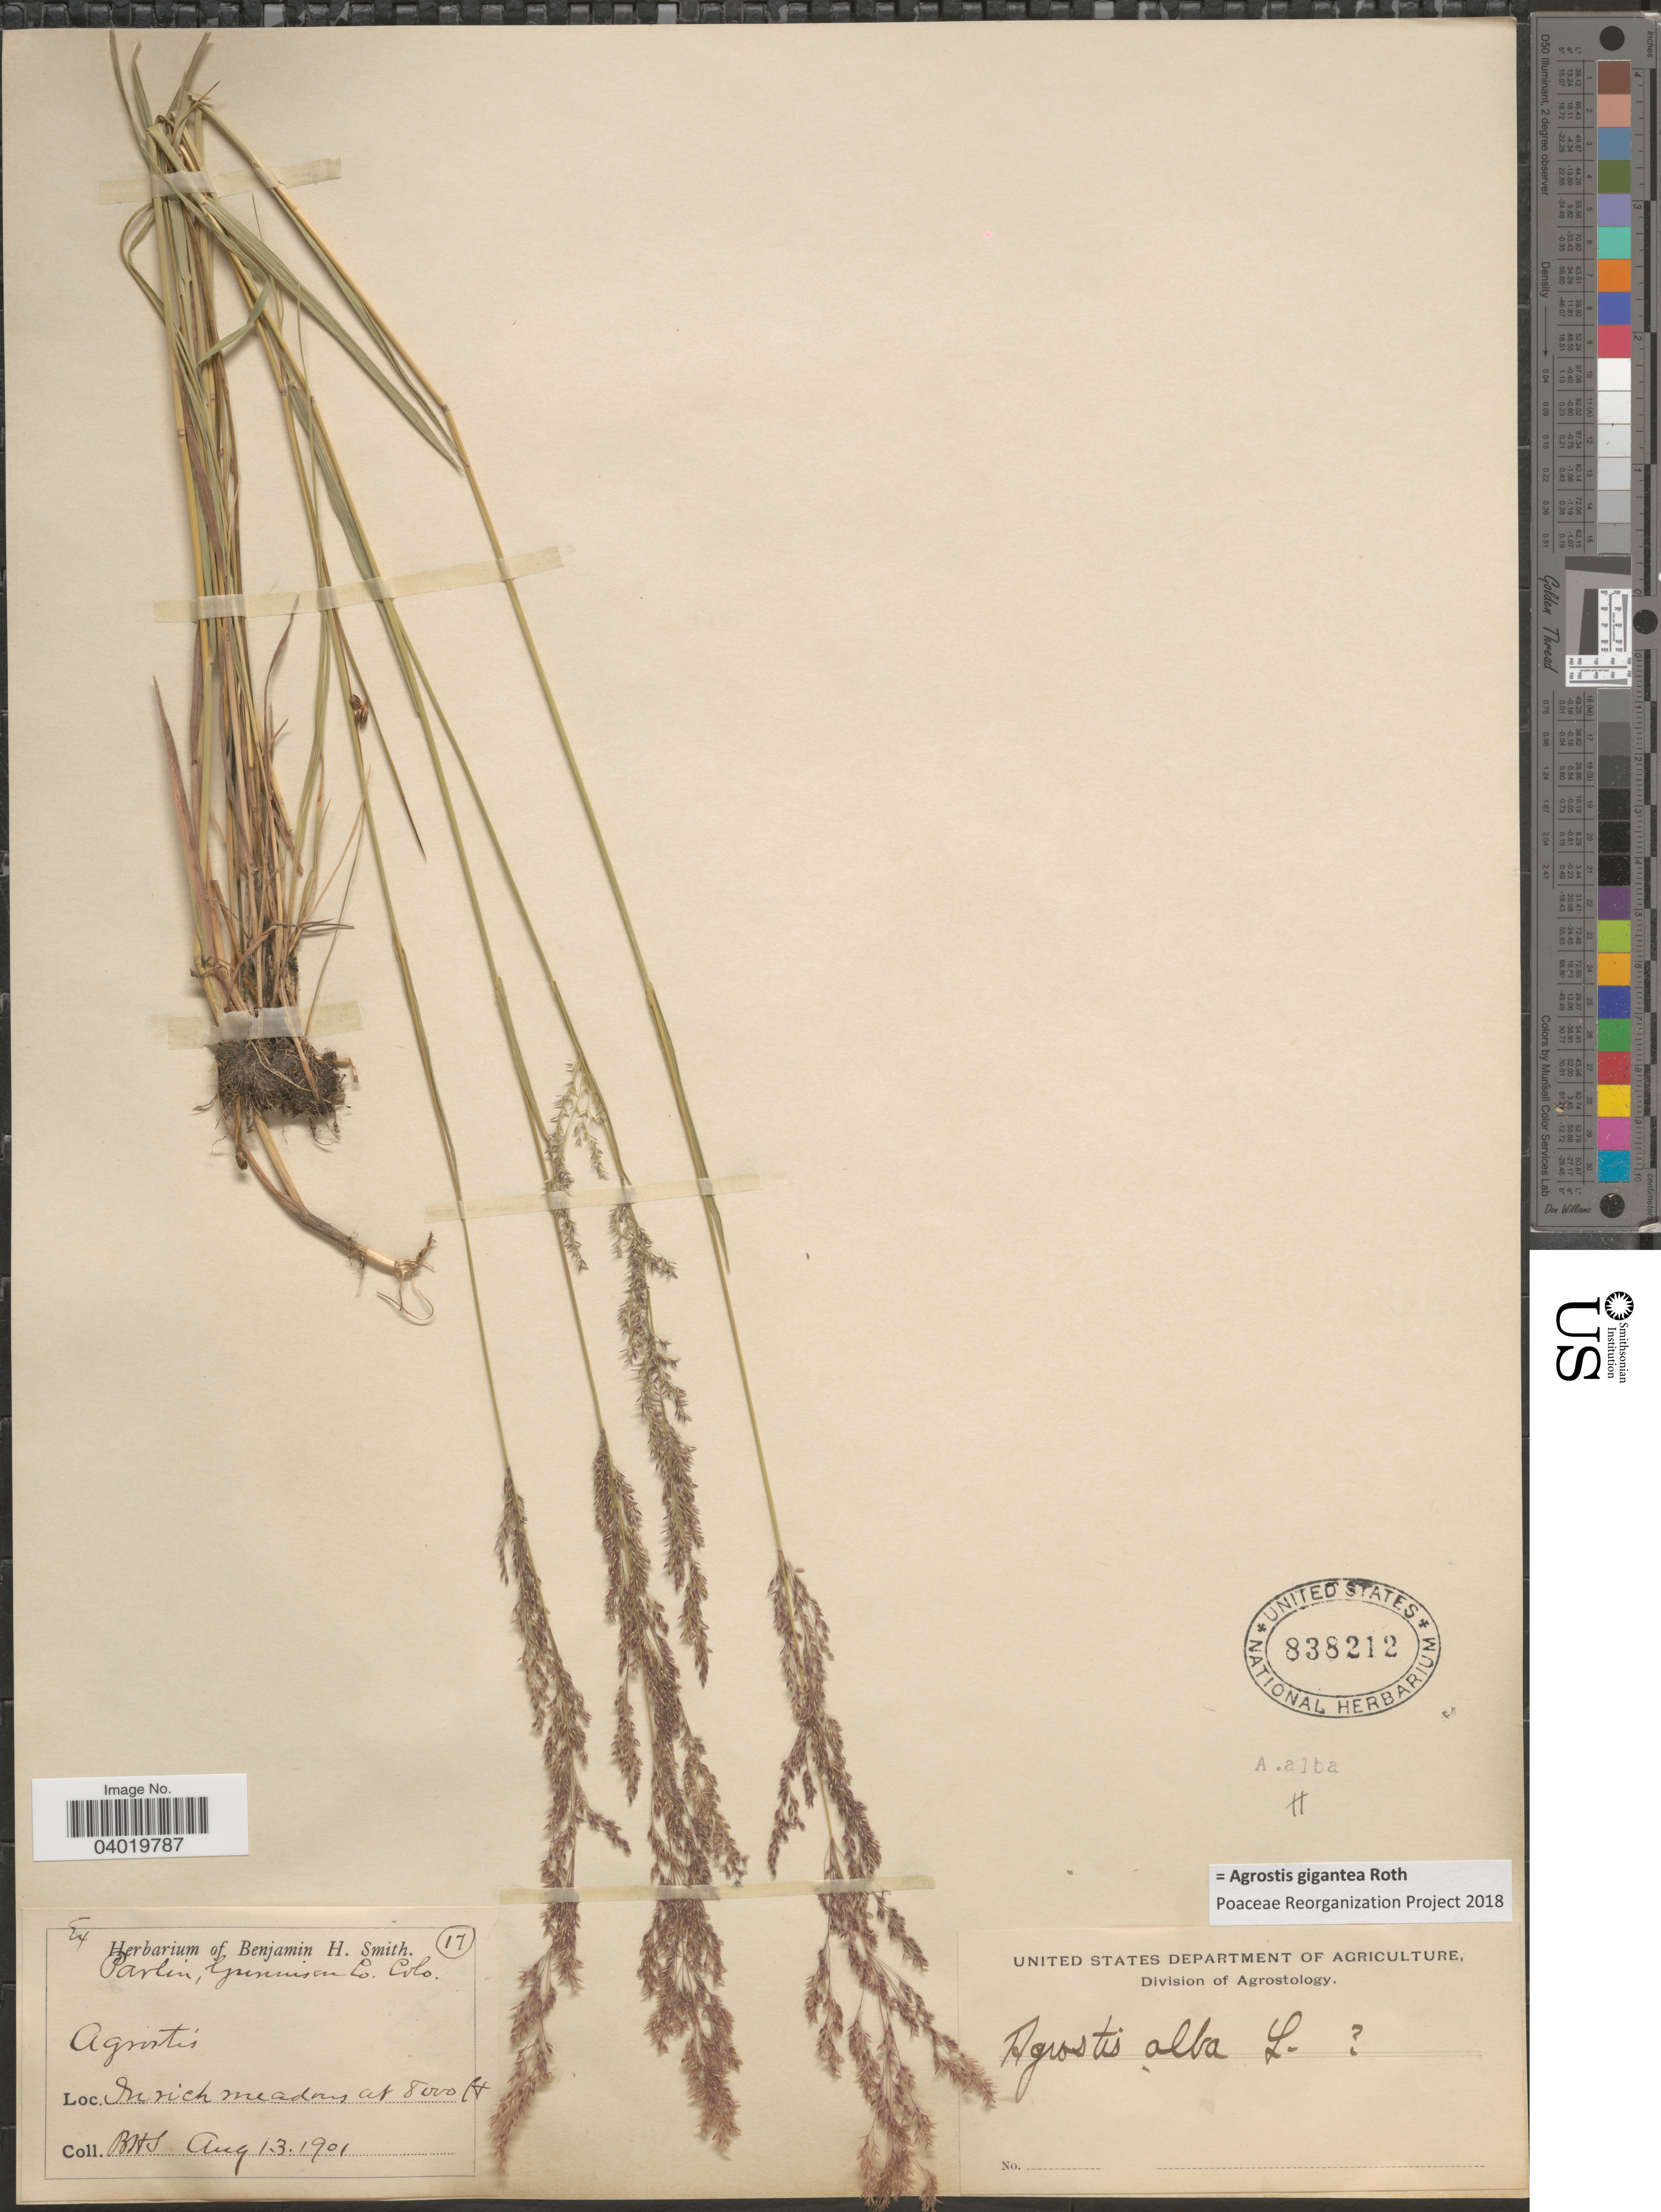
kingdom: Plantae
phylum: Tracheophyta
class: Liliopsida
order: Poales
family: Poaceae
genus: Agrostis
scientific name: Agrostis gigantea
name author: Roth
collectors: B. H. Smith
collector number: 17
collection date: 1901-08-13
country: United States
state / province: Colorado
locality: Parlin, Gunnison Co. In rich meadows.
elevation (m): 2438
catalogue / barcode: US 838212